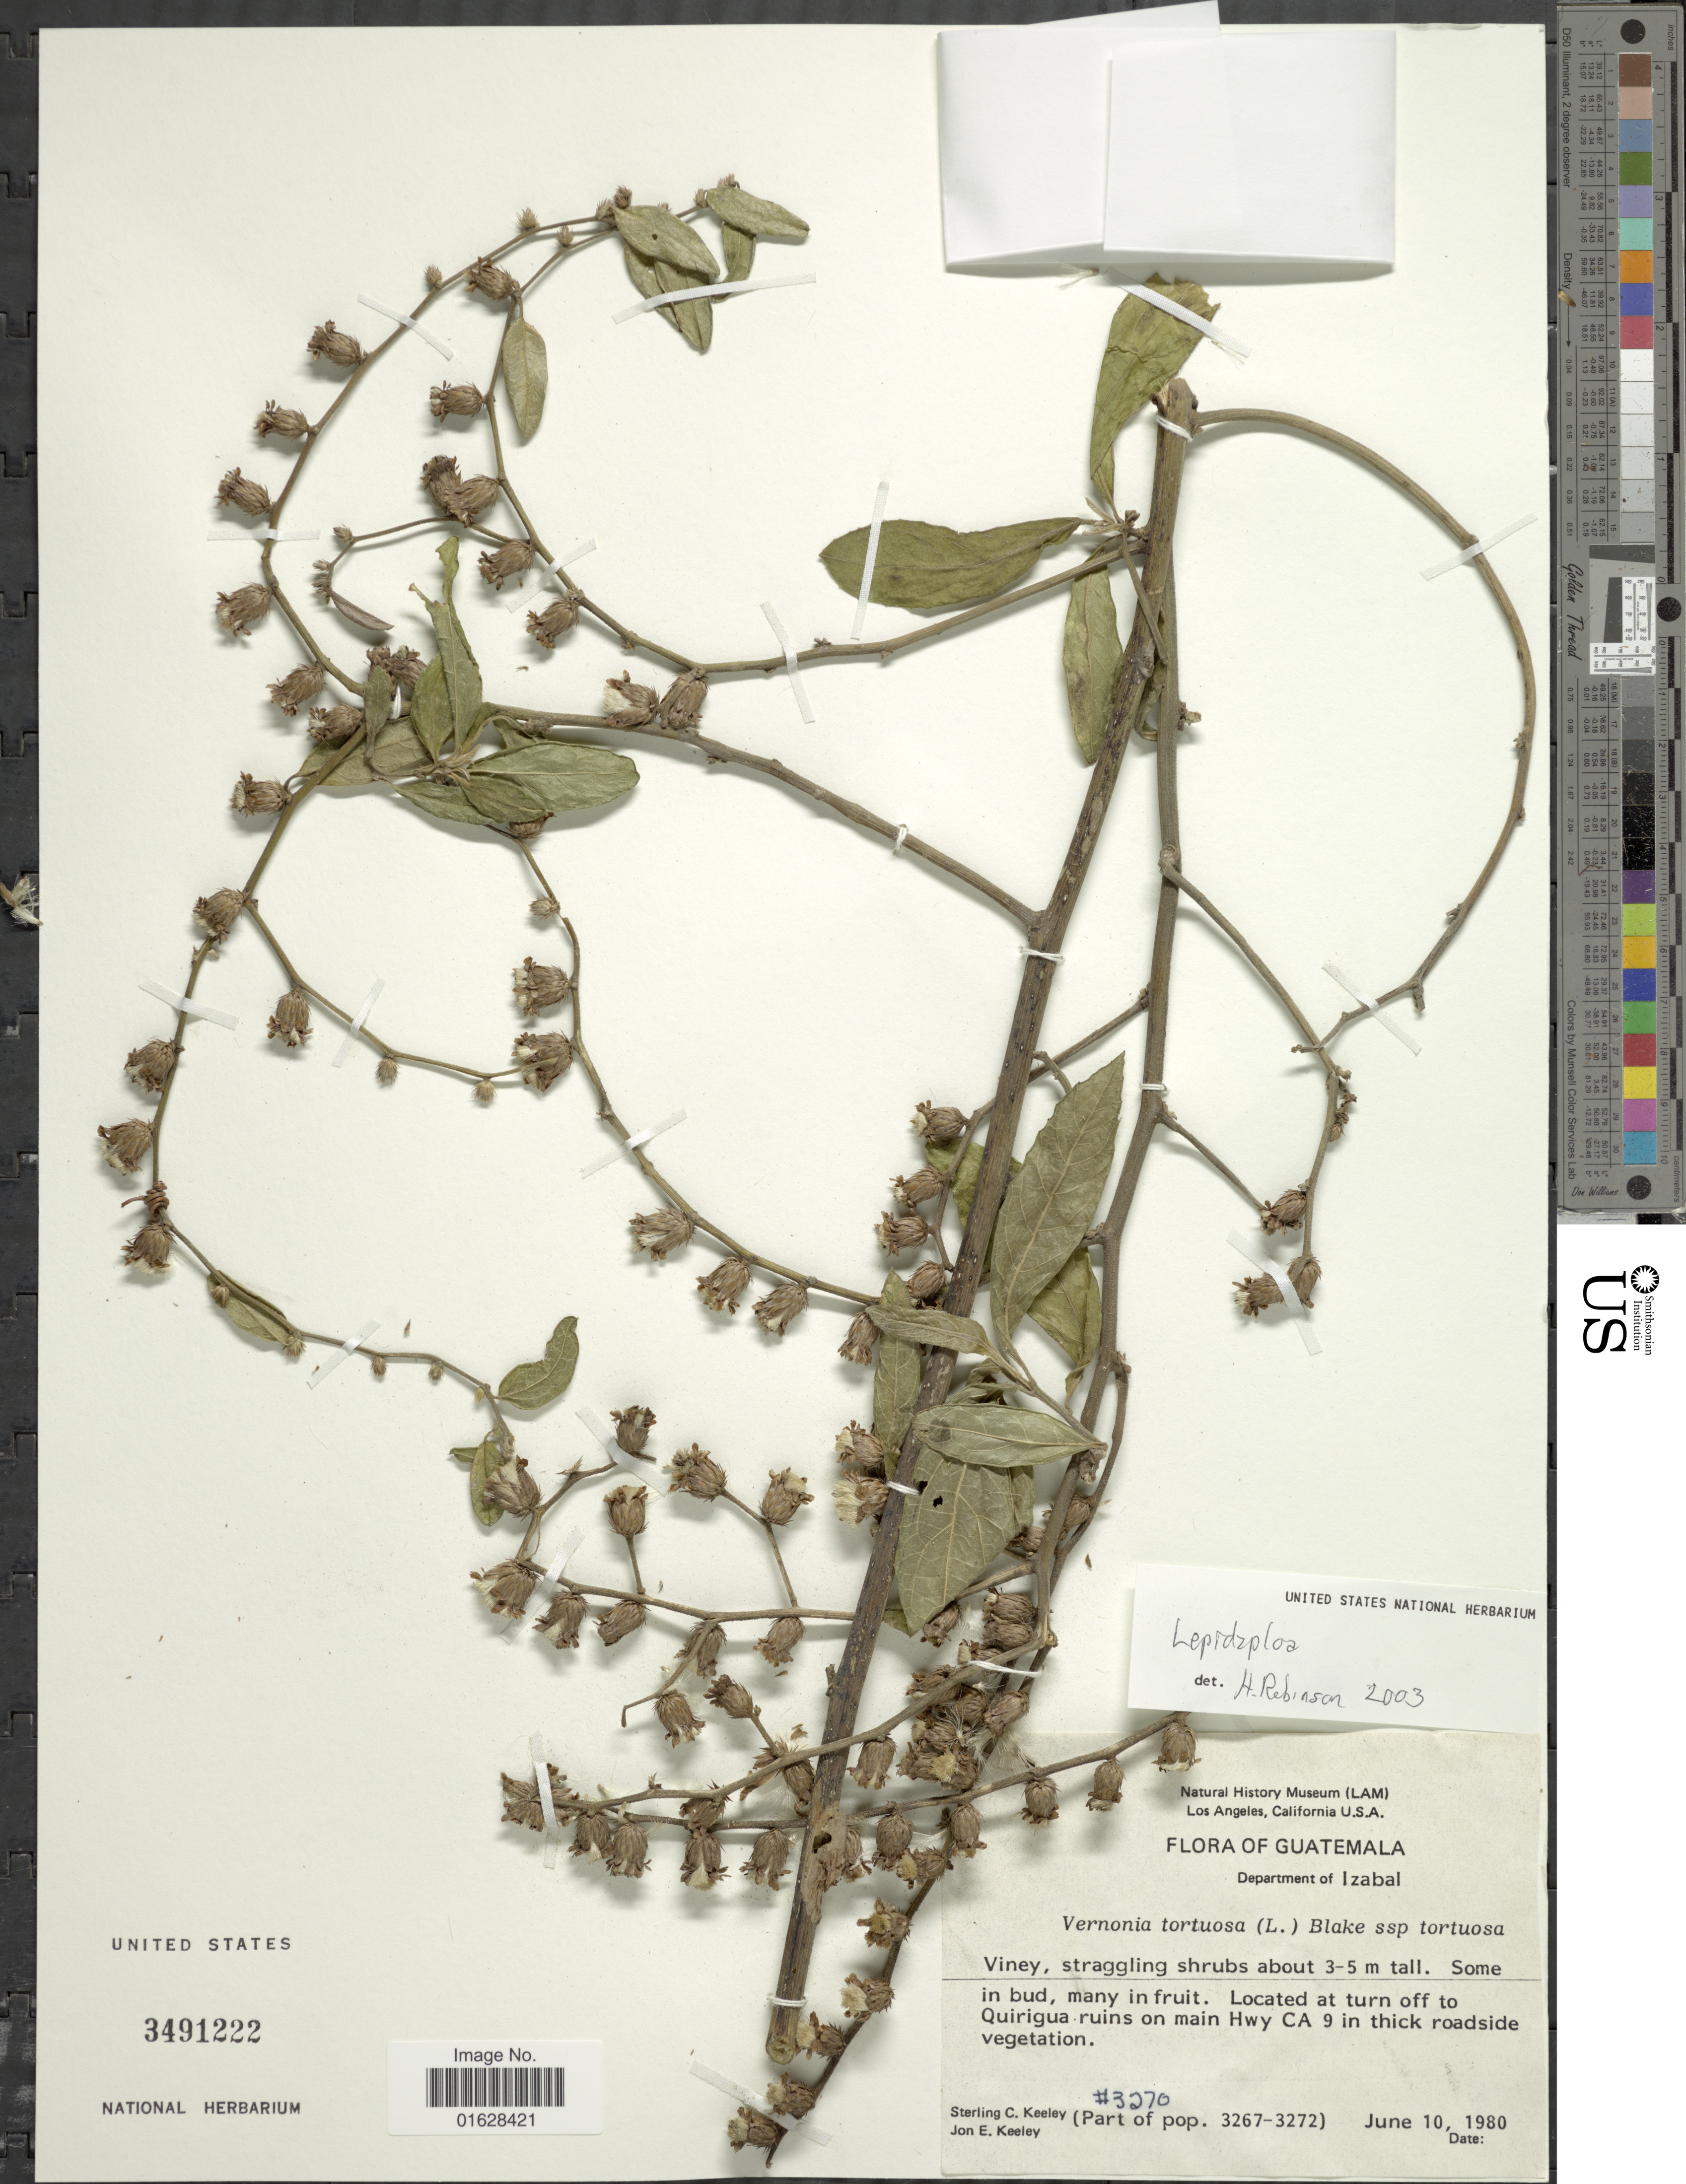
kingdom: Plantae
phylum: Tracheophyta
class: Magnoliopsida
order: Asterales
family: Asteraceae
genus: Lepidaploa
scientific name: Lepidaploa tortuosa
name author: (L.) H. Rob.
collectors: S. C. Keeley & J. E. Keeley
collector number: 3270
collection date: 1980-06-10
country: Guatemala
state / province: Izabal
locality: Department of Izabal, at turn off to Quirigua ruins on main Hwy CA 9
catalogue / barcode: US 3491222